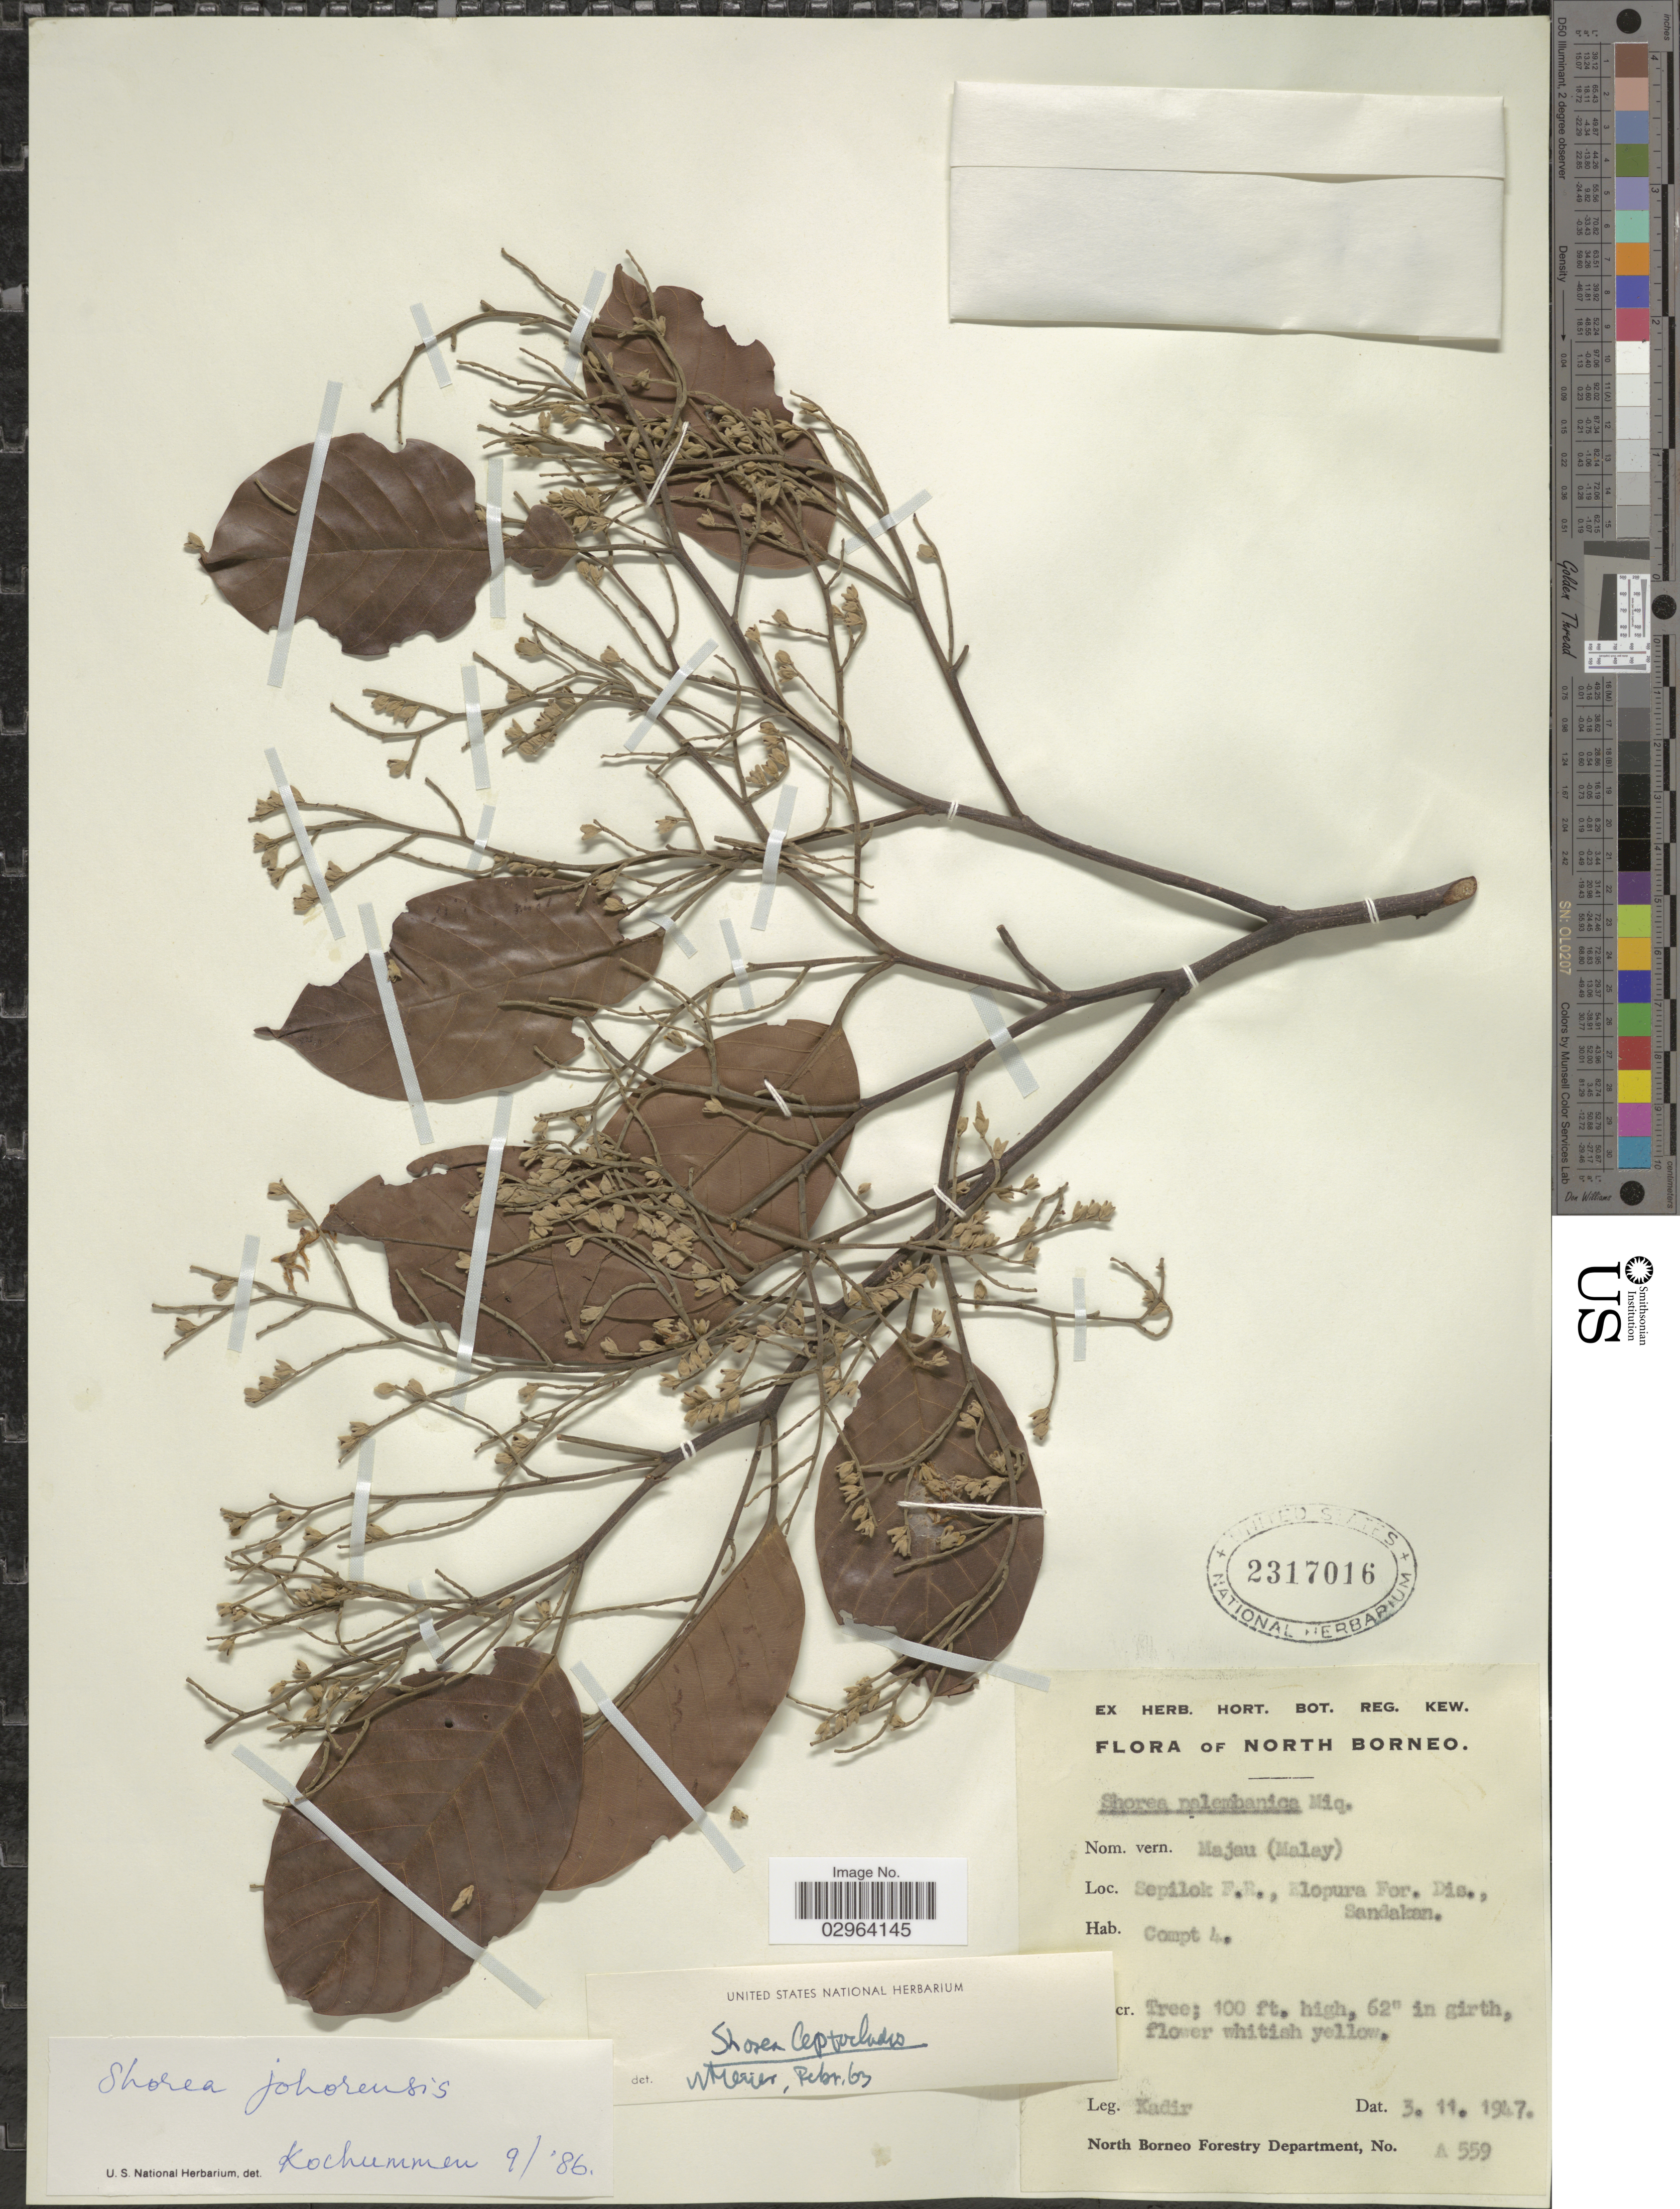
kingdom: Plantae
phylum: Tracheophyta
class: Magnoliopsida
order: Malvales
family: Dipterocarpaceae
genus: Rubroshorea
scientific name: Rubroshorea johorensis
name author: (Foxw.) P.S. Ashton & J. Heck.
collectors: -. Kadir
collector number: A 559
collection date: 1947-11-03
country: Malaysia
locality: North Borneo. Sepilok F.R., Elopura For. Dis., Sandakan. Compt 4.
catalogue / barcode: US 2317016